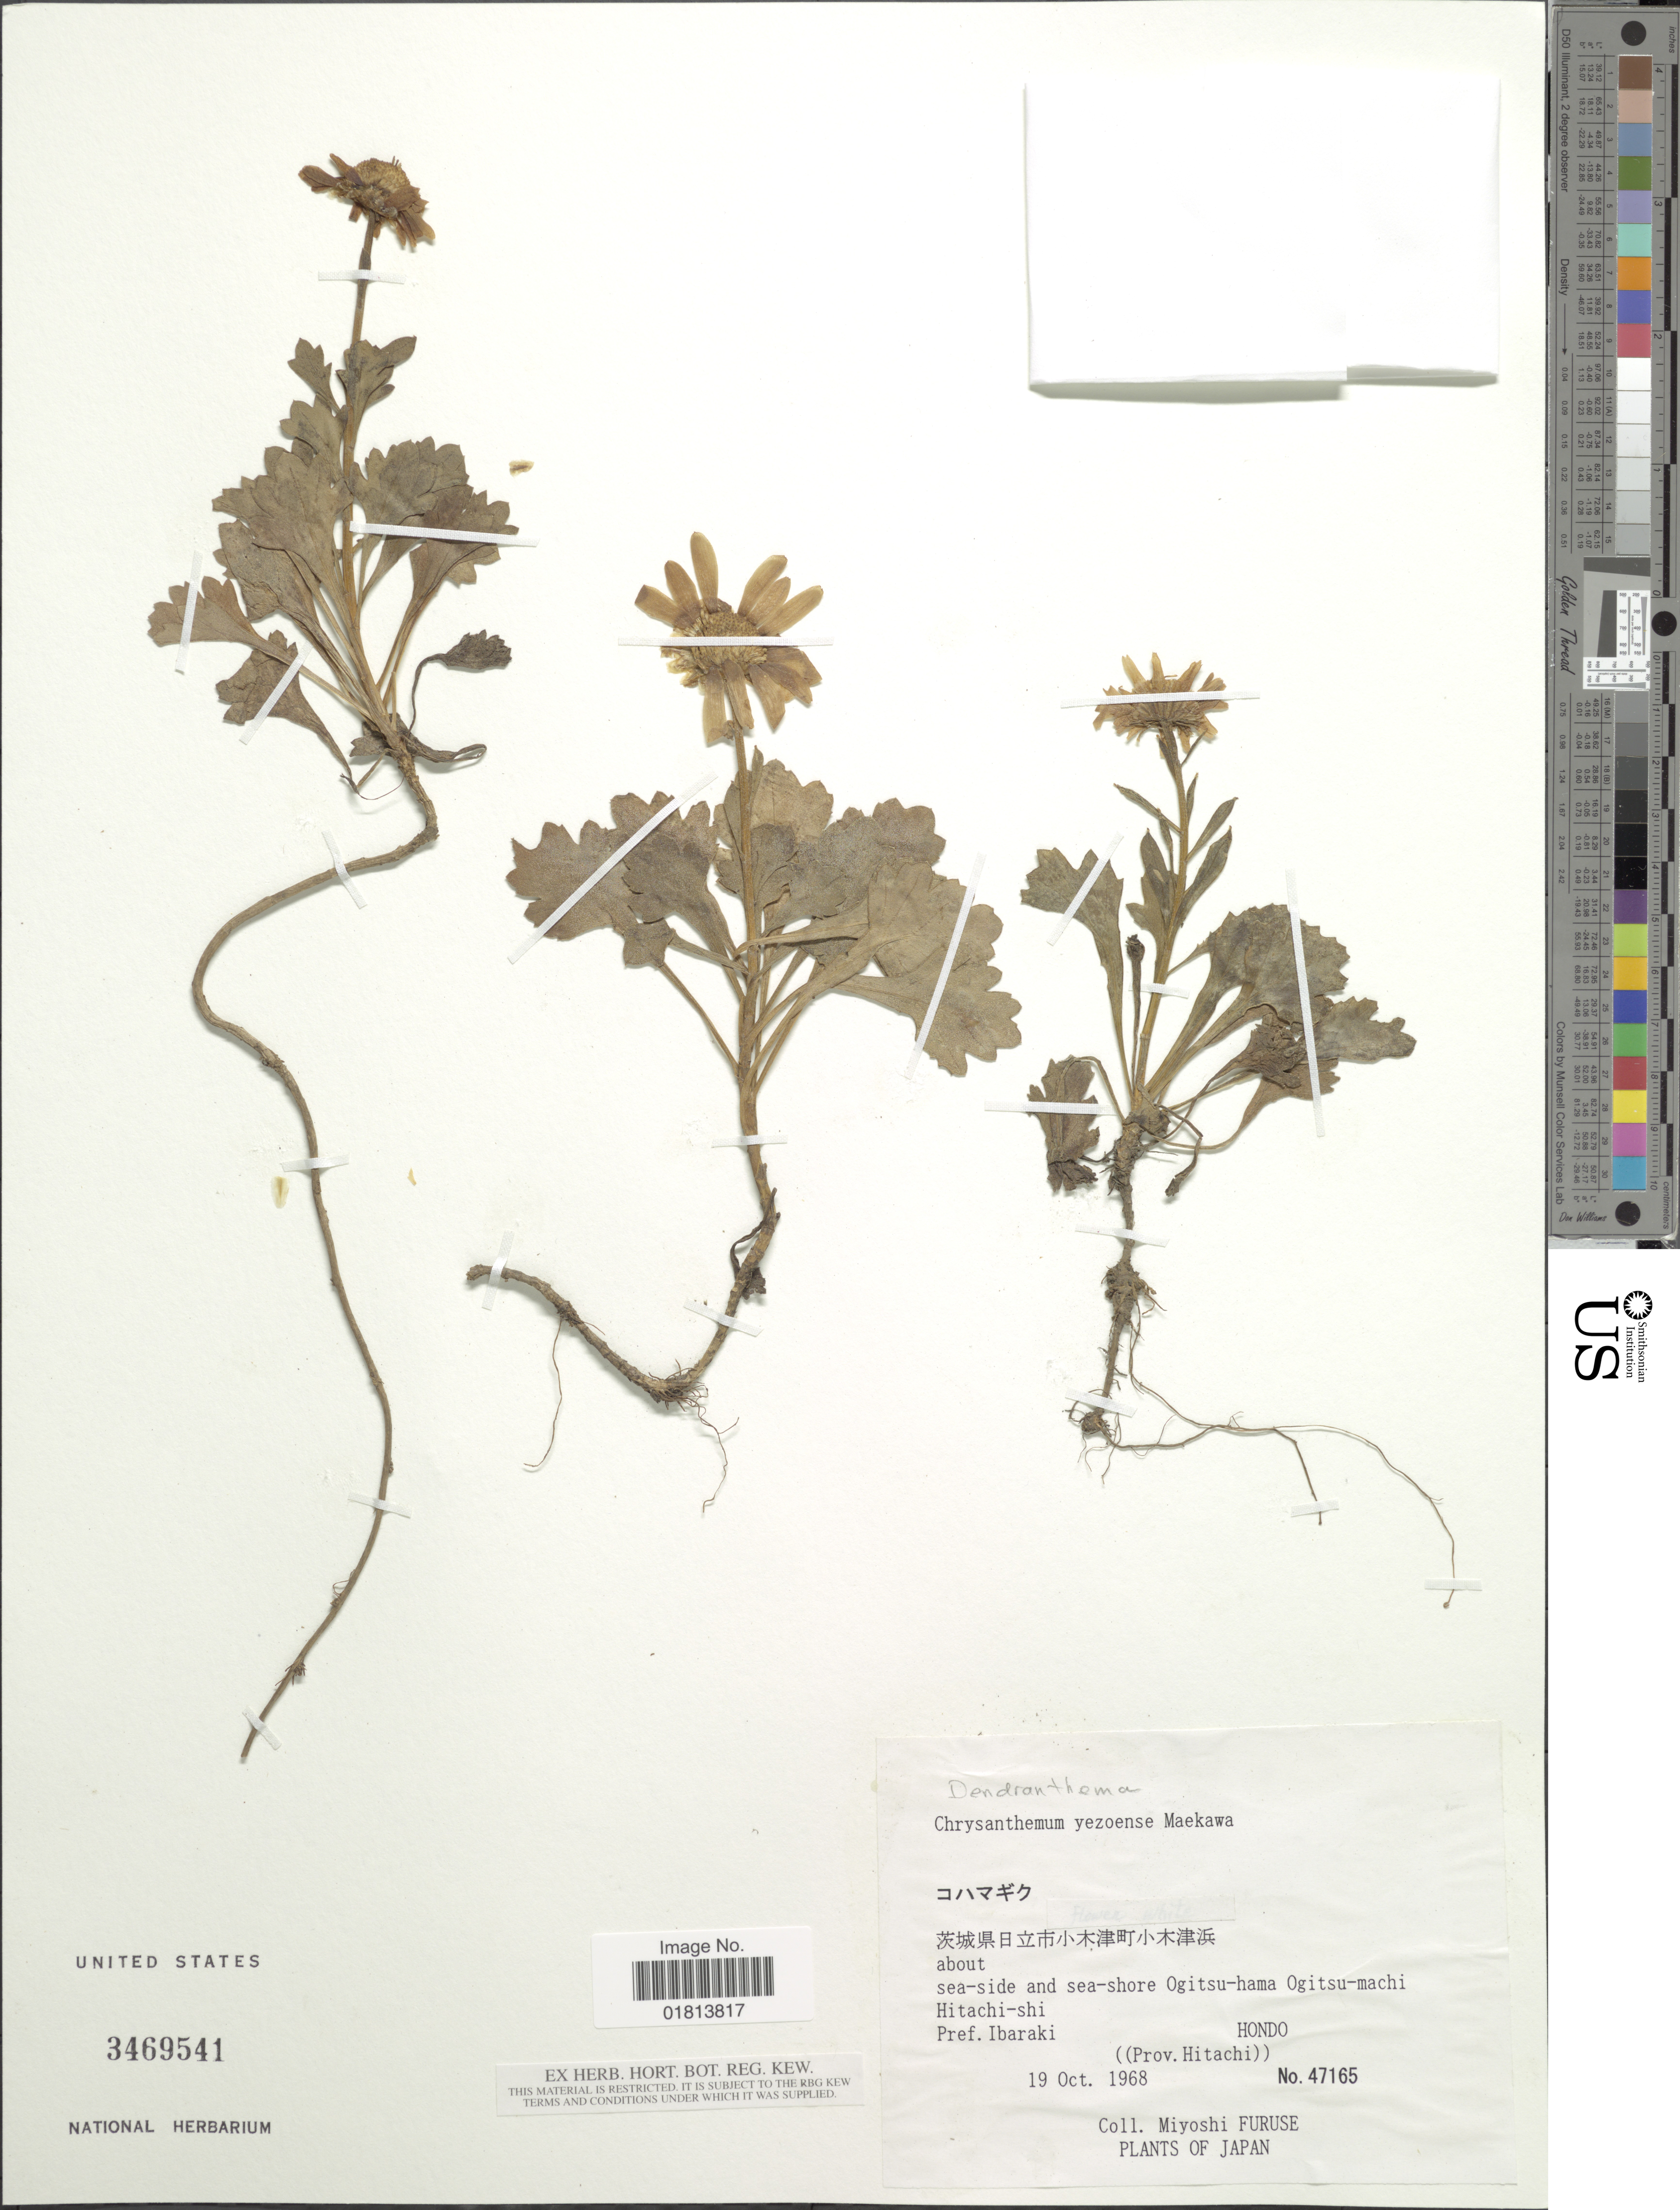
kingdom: Plantae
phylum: Tracheophyta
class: Magnoliopsida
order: Asterales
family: Asteraceae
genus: Dendranthema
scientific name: Dendranthema yezoense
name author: F. Maek.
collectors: M. Furuse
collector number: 47165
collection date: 1968-10-19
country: Japan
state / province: Ibaraki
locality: Sea-side and sea-shore Ogitsu-hama, Ogitsu-machi, Hitachi-shi, Pref. Ibaraki, Hondo, (Prov. Hitachi)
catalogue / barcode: US 3469541